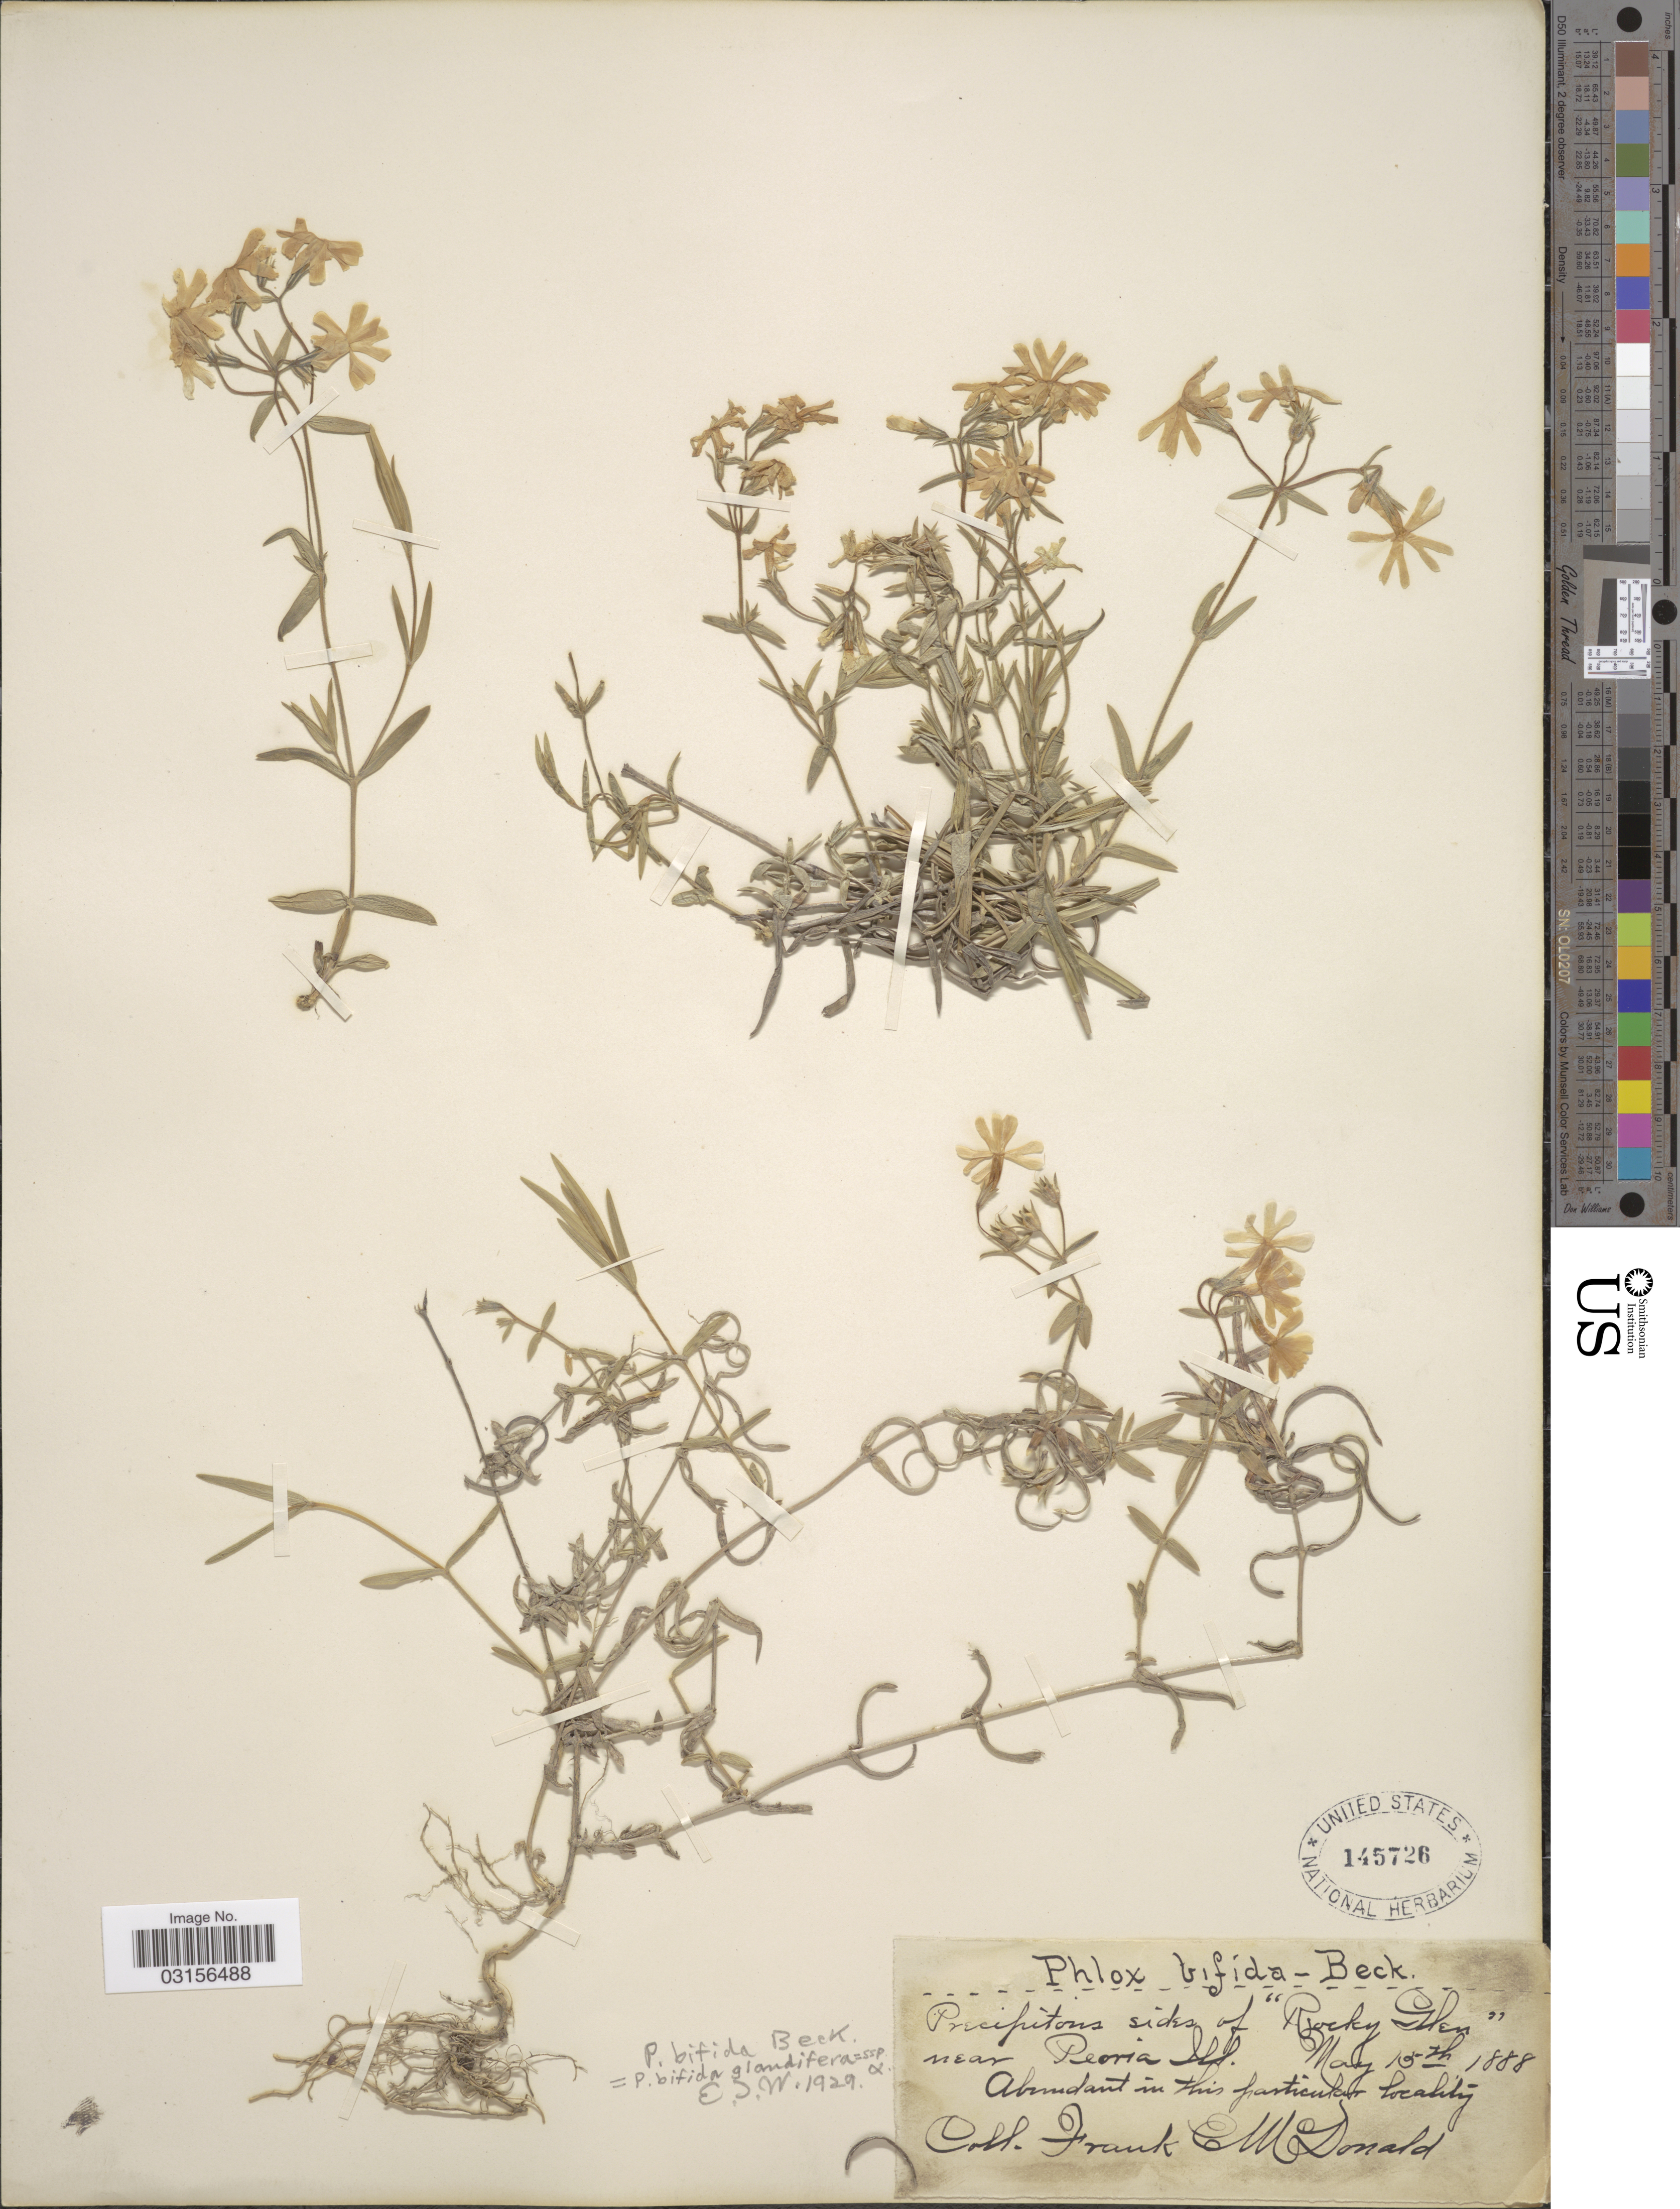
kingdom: Plantae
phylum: Tracheophyta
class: Magnoliopsida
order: Ericales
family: Polemoniaceae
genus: Phlox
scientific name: Phlox bifida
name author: L.C. Beck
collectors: F. E. McDonald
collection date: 1888-05-15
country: United States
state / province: Illinois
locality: Precipitous sides of "Rocky Glen" near Peoria Ill.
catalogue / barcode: US 145726